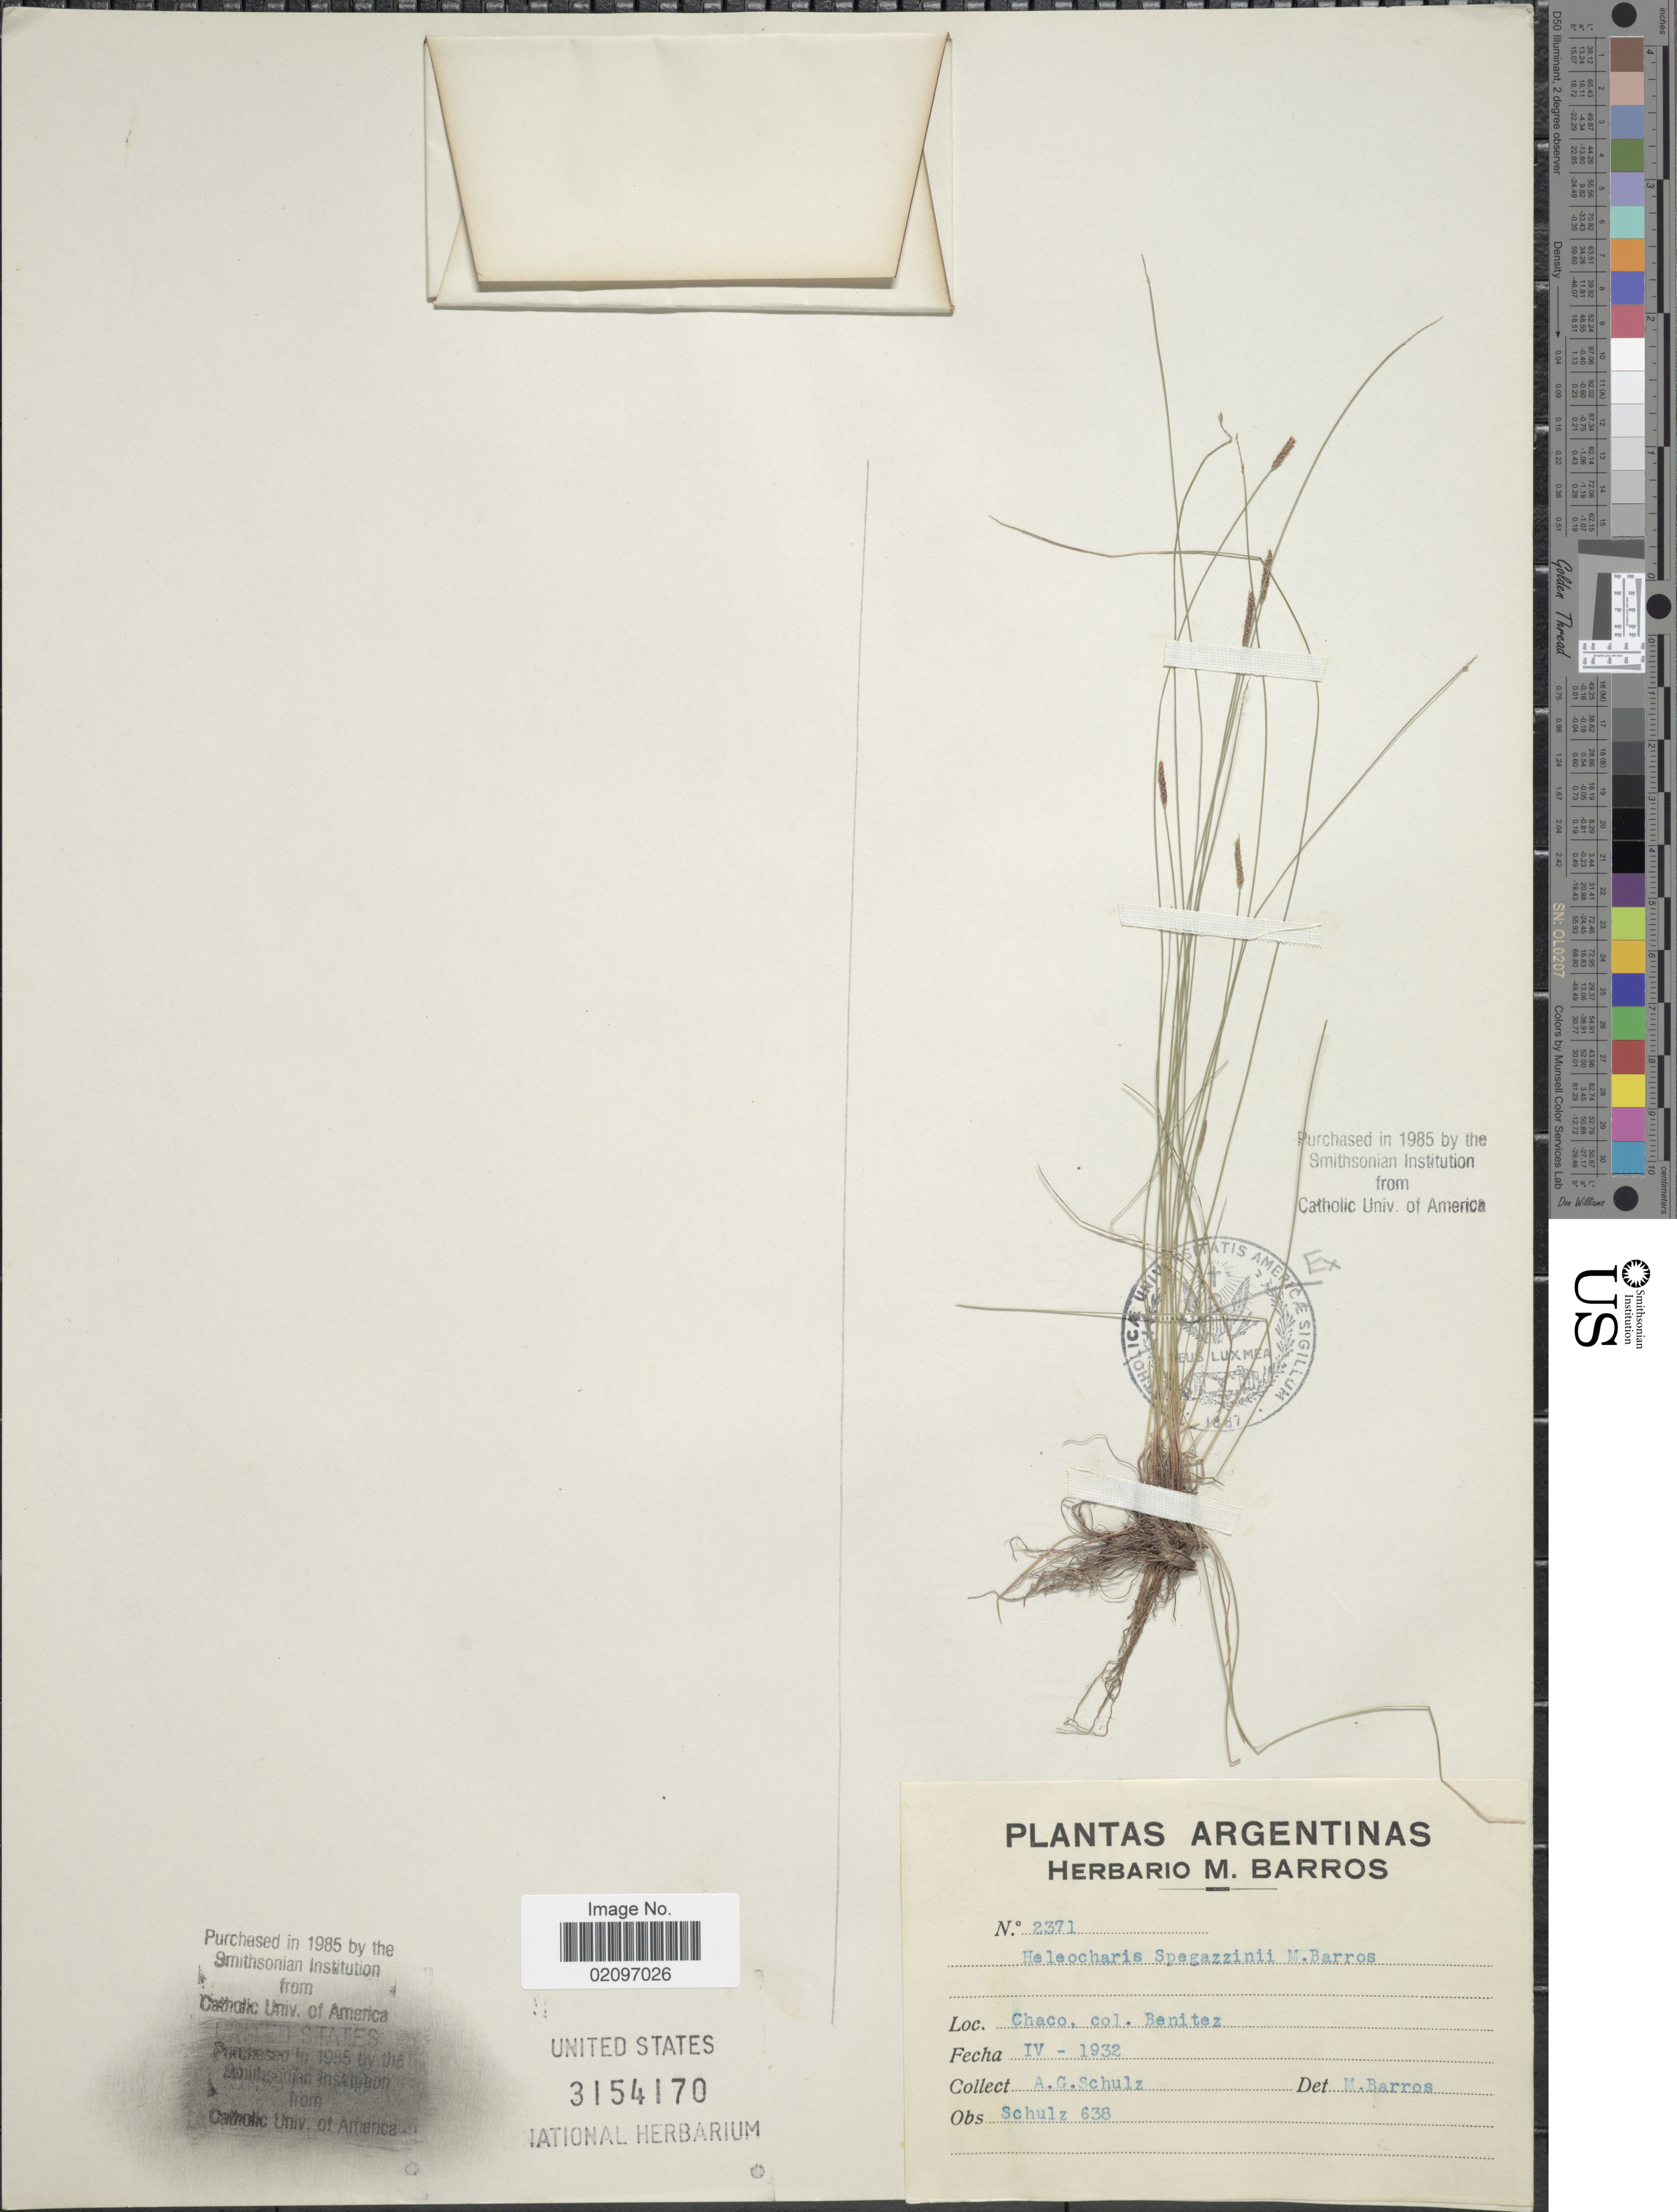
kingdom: Plantae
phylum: Tracheophyta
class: Liliopsida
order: Poales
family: Cyperaceae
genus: Eleocharis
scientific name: Eleocharis spegazzinii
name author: Barros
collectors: A. G. Schulz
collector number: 2371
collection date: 1932-04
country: Argentina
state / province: Chaco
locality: Chaco, col. Benitez. Argentinas.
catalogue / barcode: US 3154170